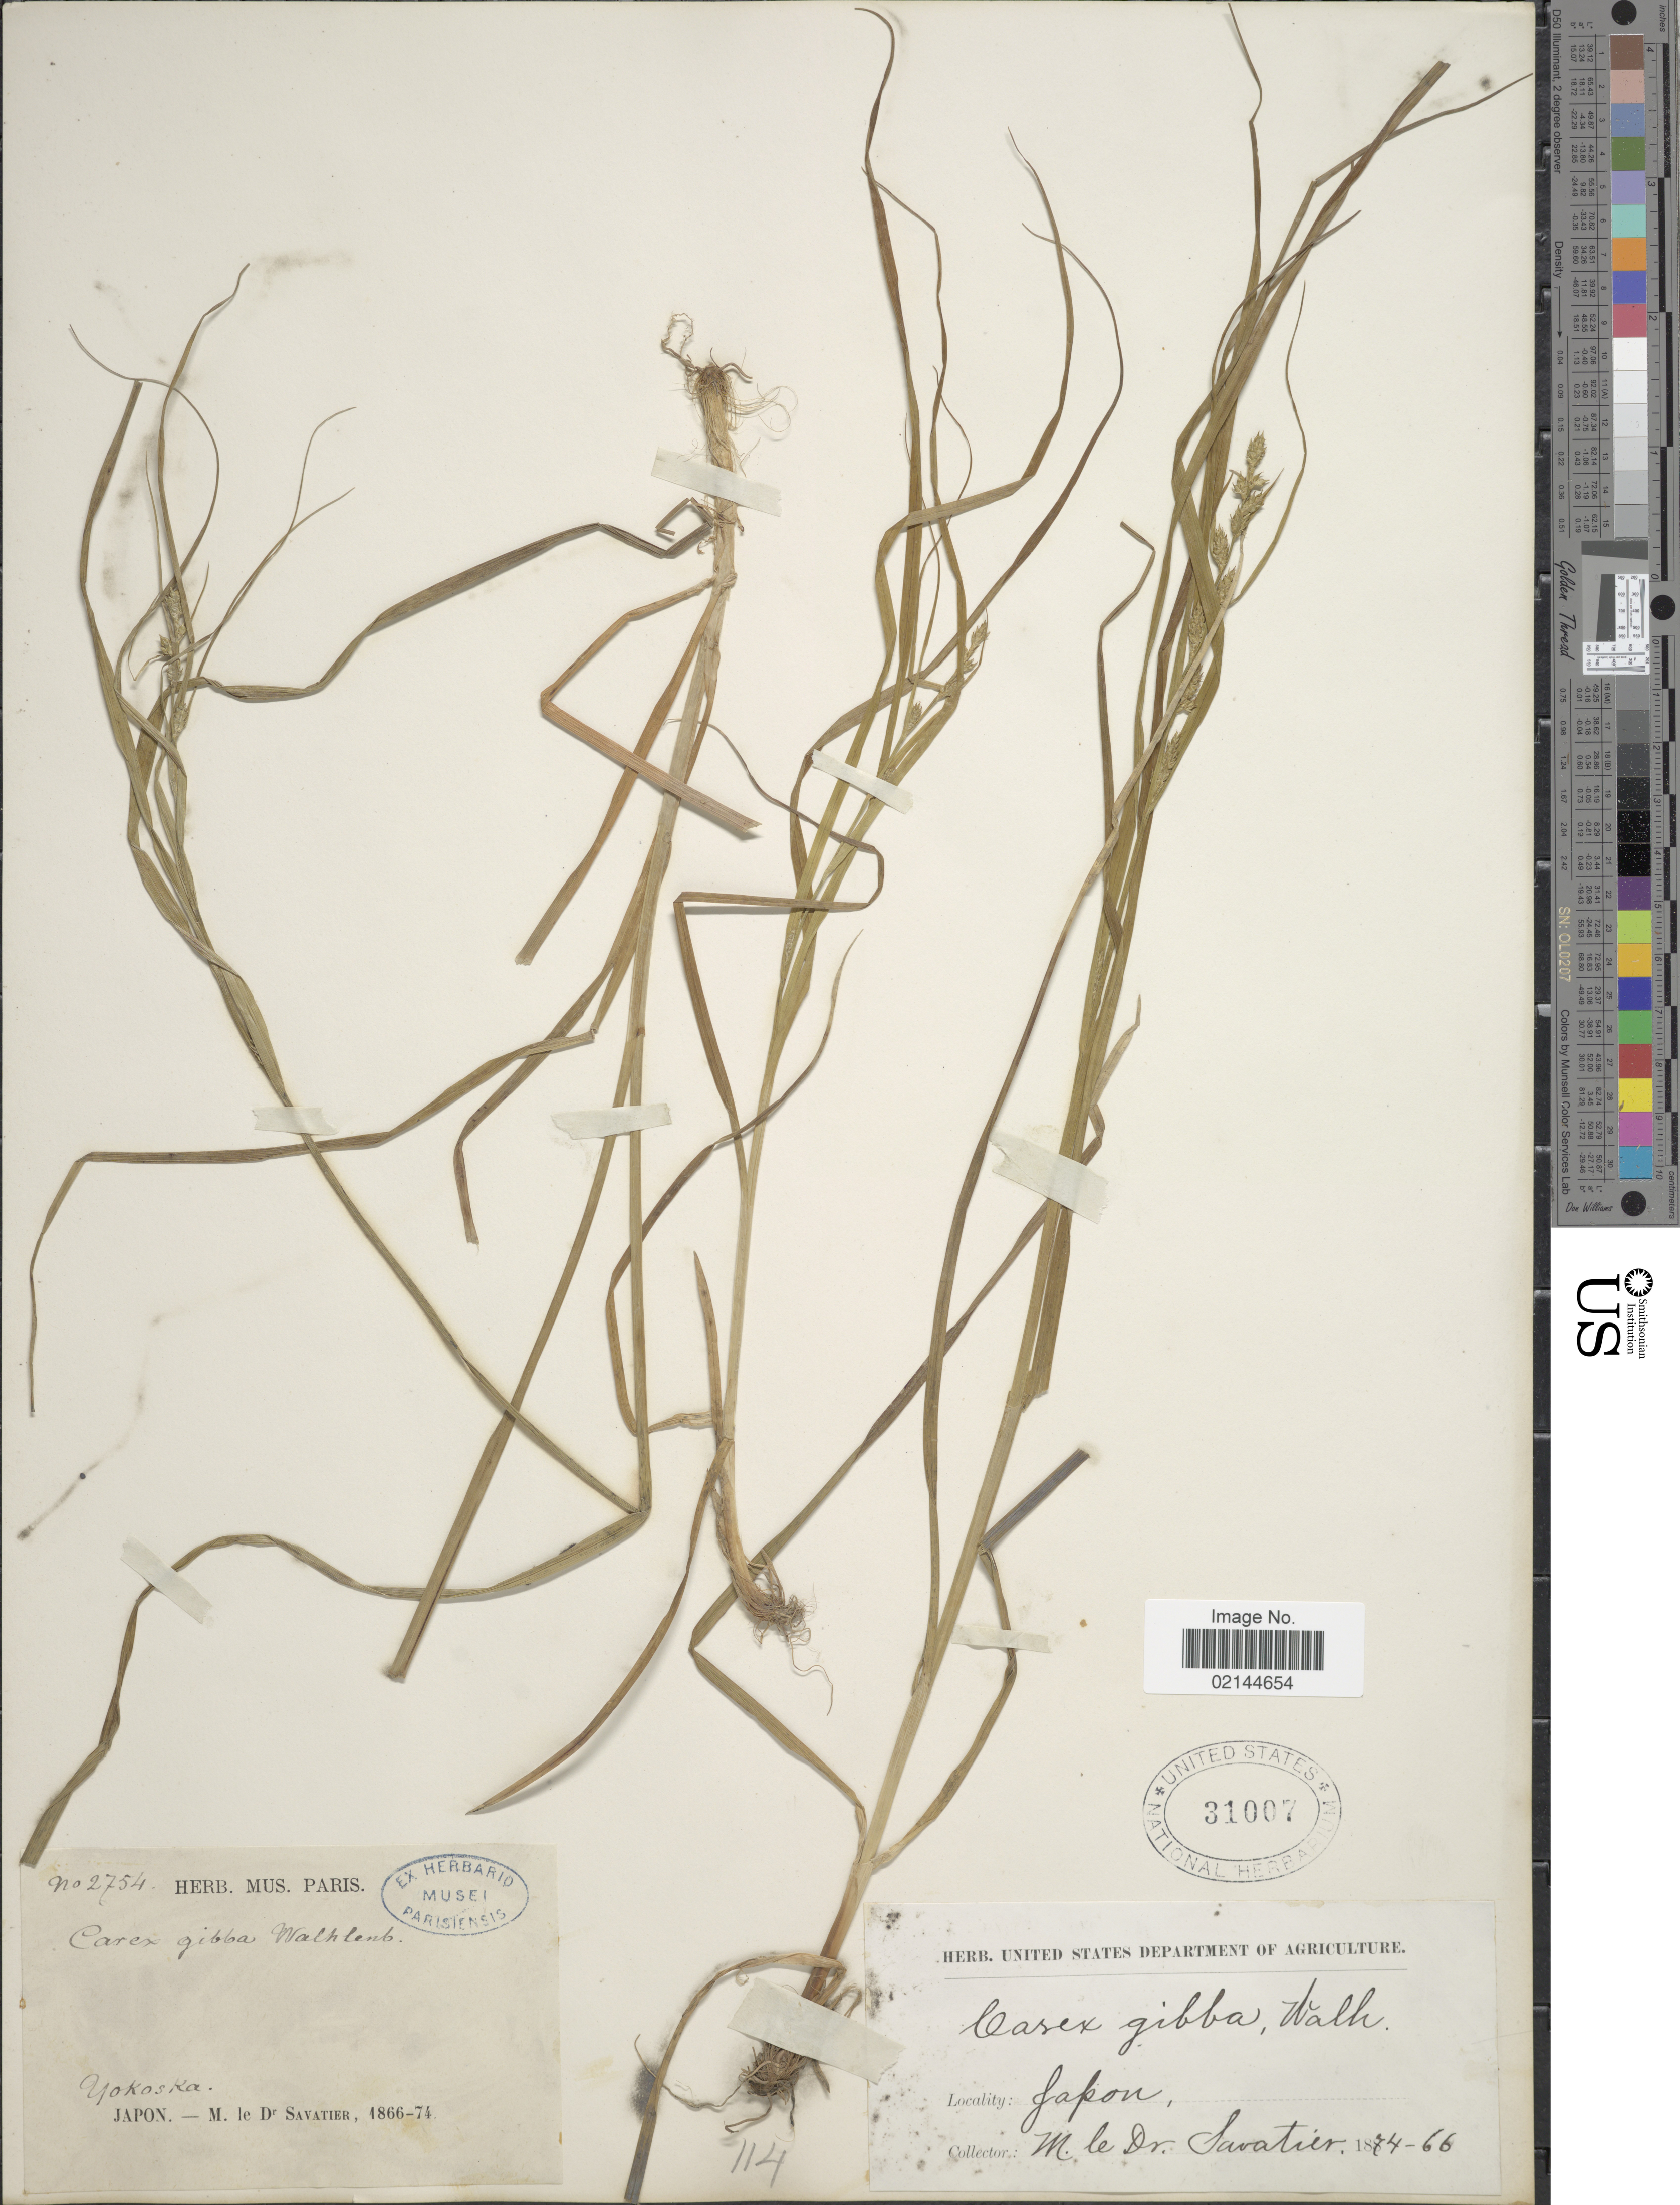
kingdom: Plantae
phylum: Tracheophyta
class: Liliopsida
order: Poales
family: Cyperaceae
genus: Carex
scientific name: Carex gibba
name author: Wahlenb.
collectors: M. Savatier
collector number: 2754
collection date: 1866/1874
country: Japan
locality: Yokoska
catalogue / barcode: US 31007